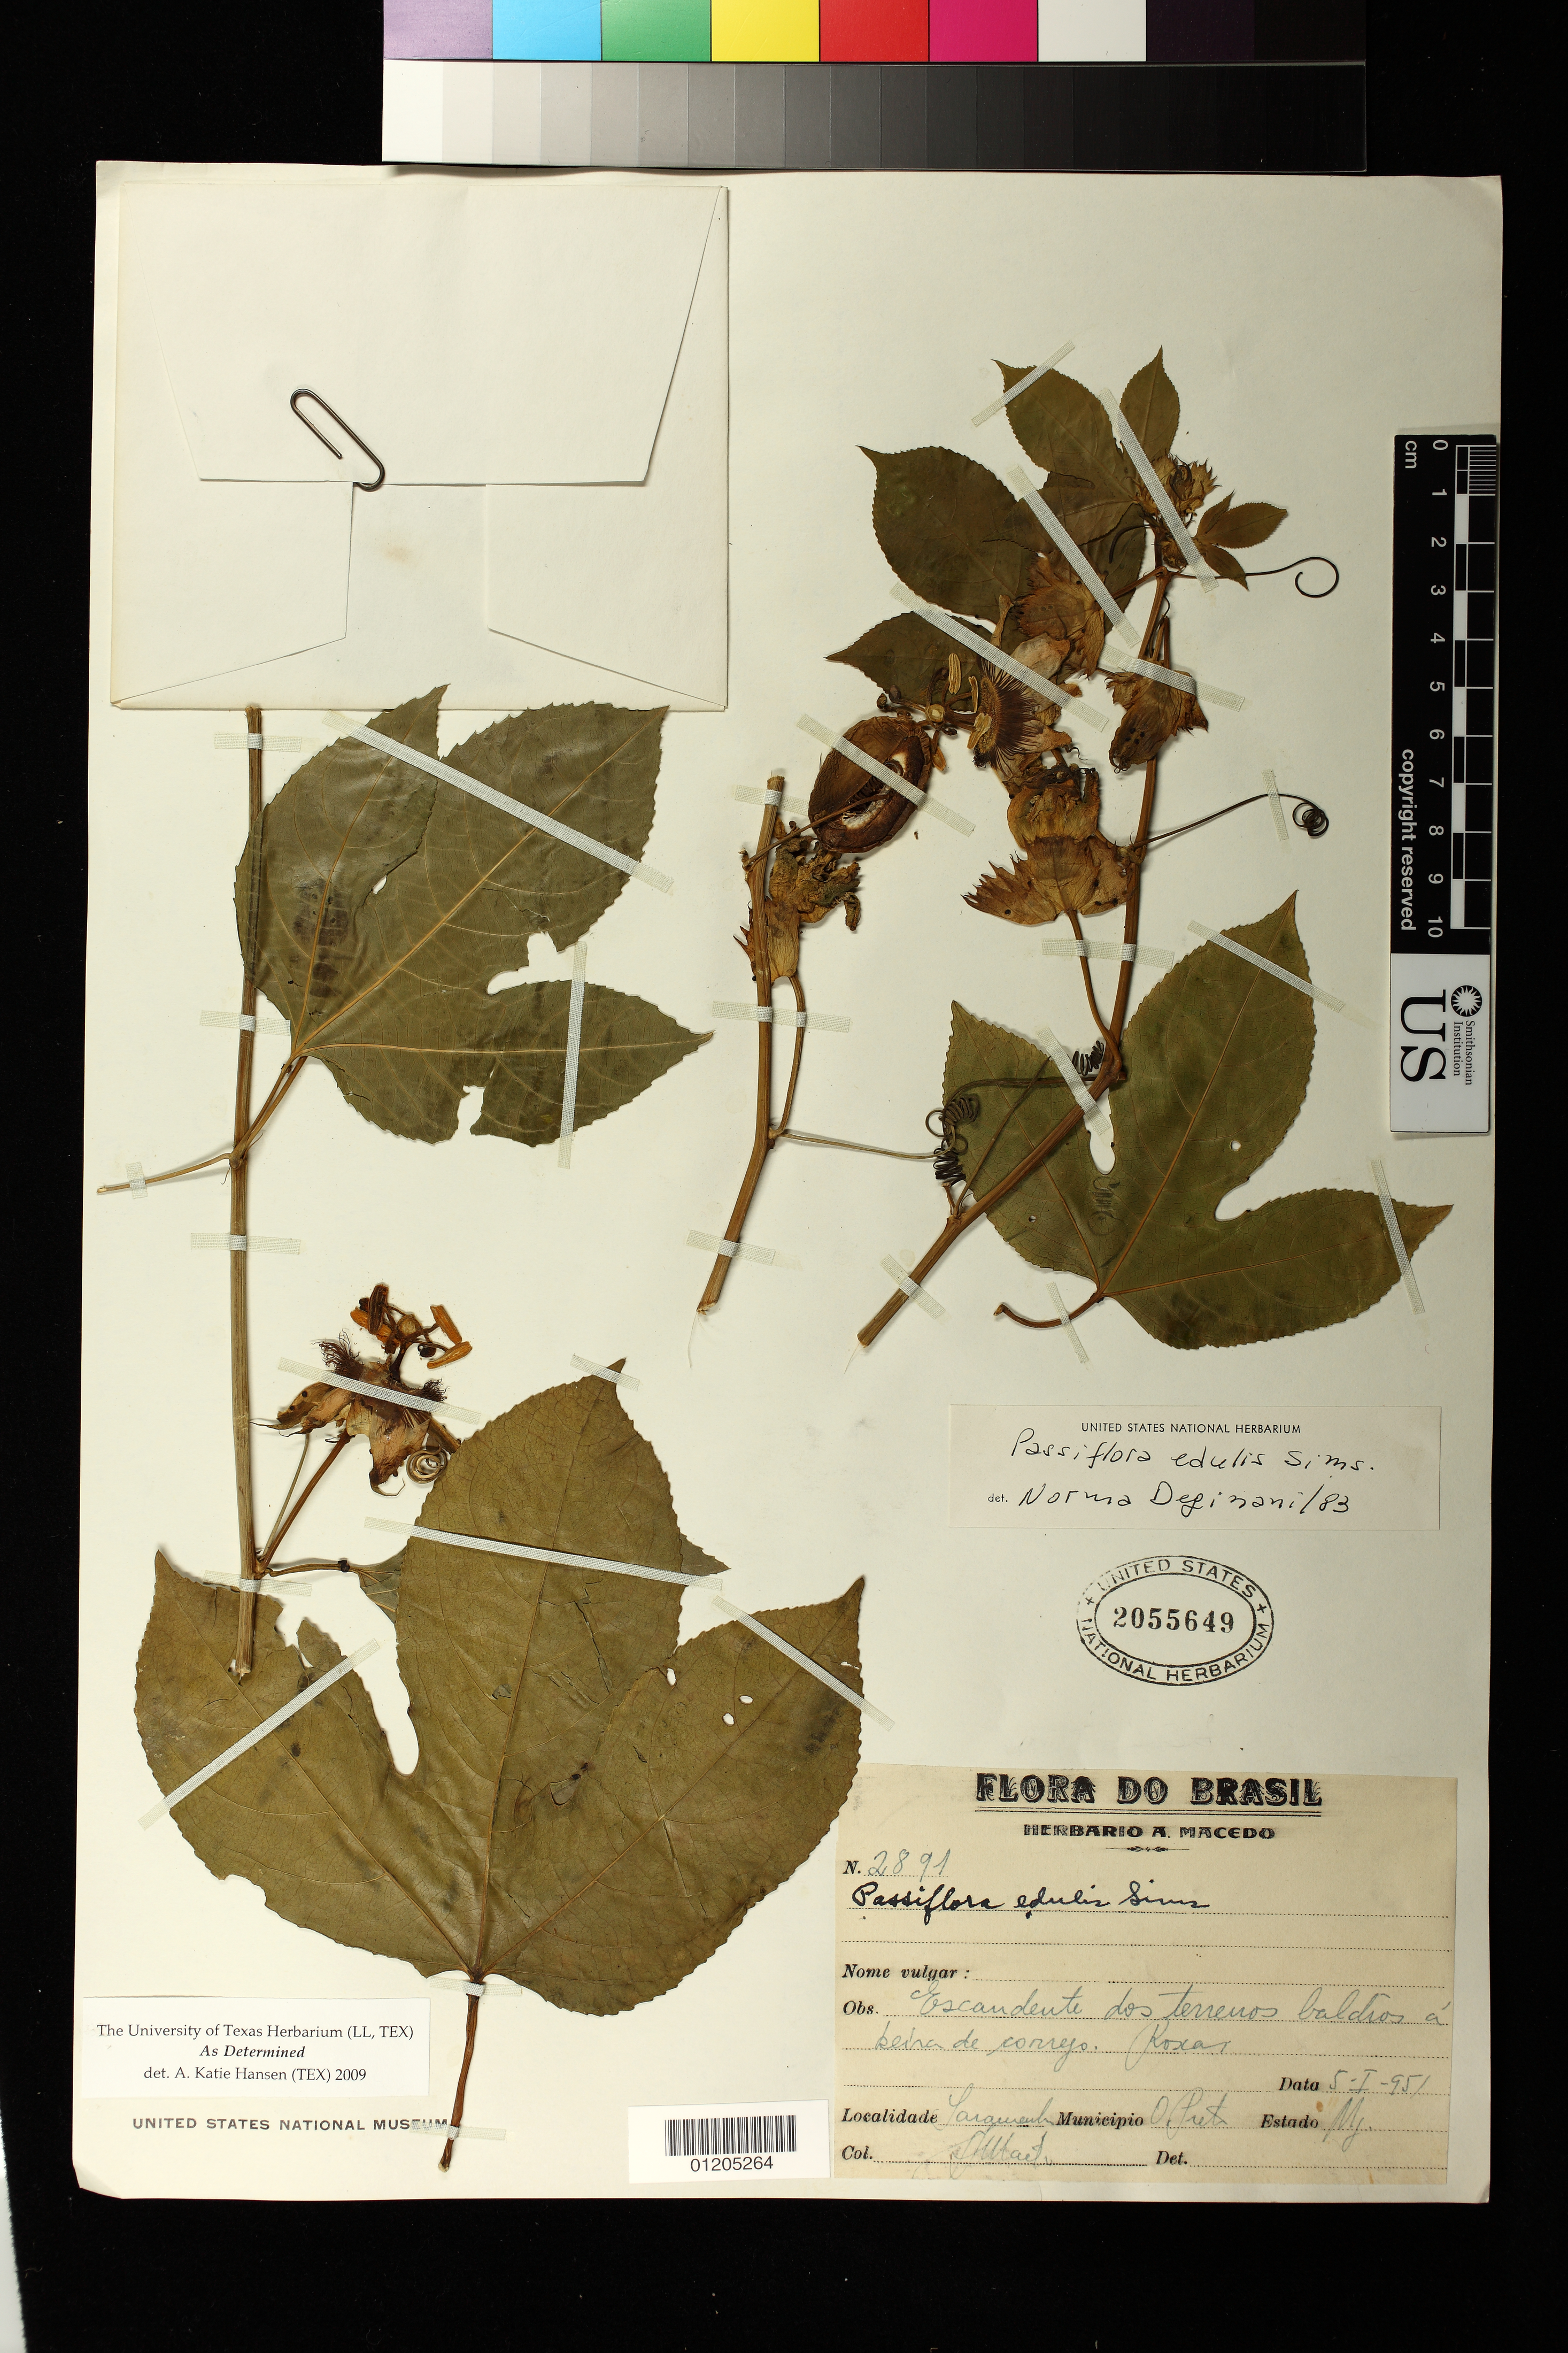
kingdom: Plantae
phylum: Tracheophyta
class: Magnoliopsida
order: Malpighiales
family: Passifloraceae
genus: Passiflora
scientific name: Passiflora edulis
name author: Sims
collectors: A. Macedo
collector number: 2891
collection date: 1951-01-05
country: Brazil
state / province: Minas Gerais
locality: Sarameuln,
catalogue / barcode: US 2055649